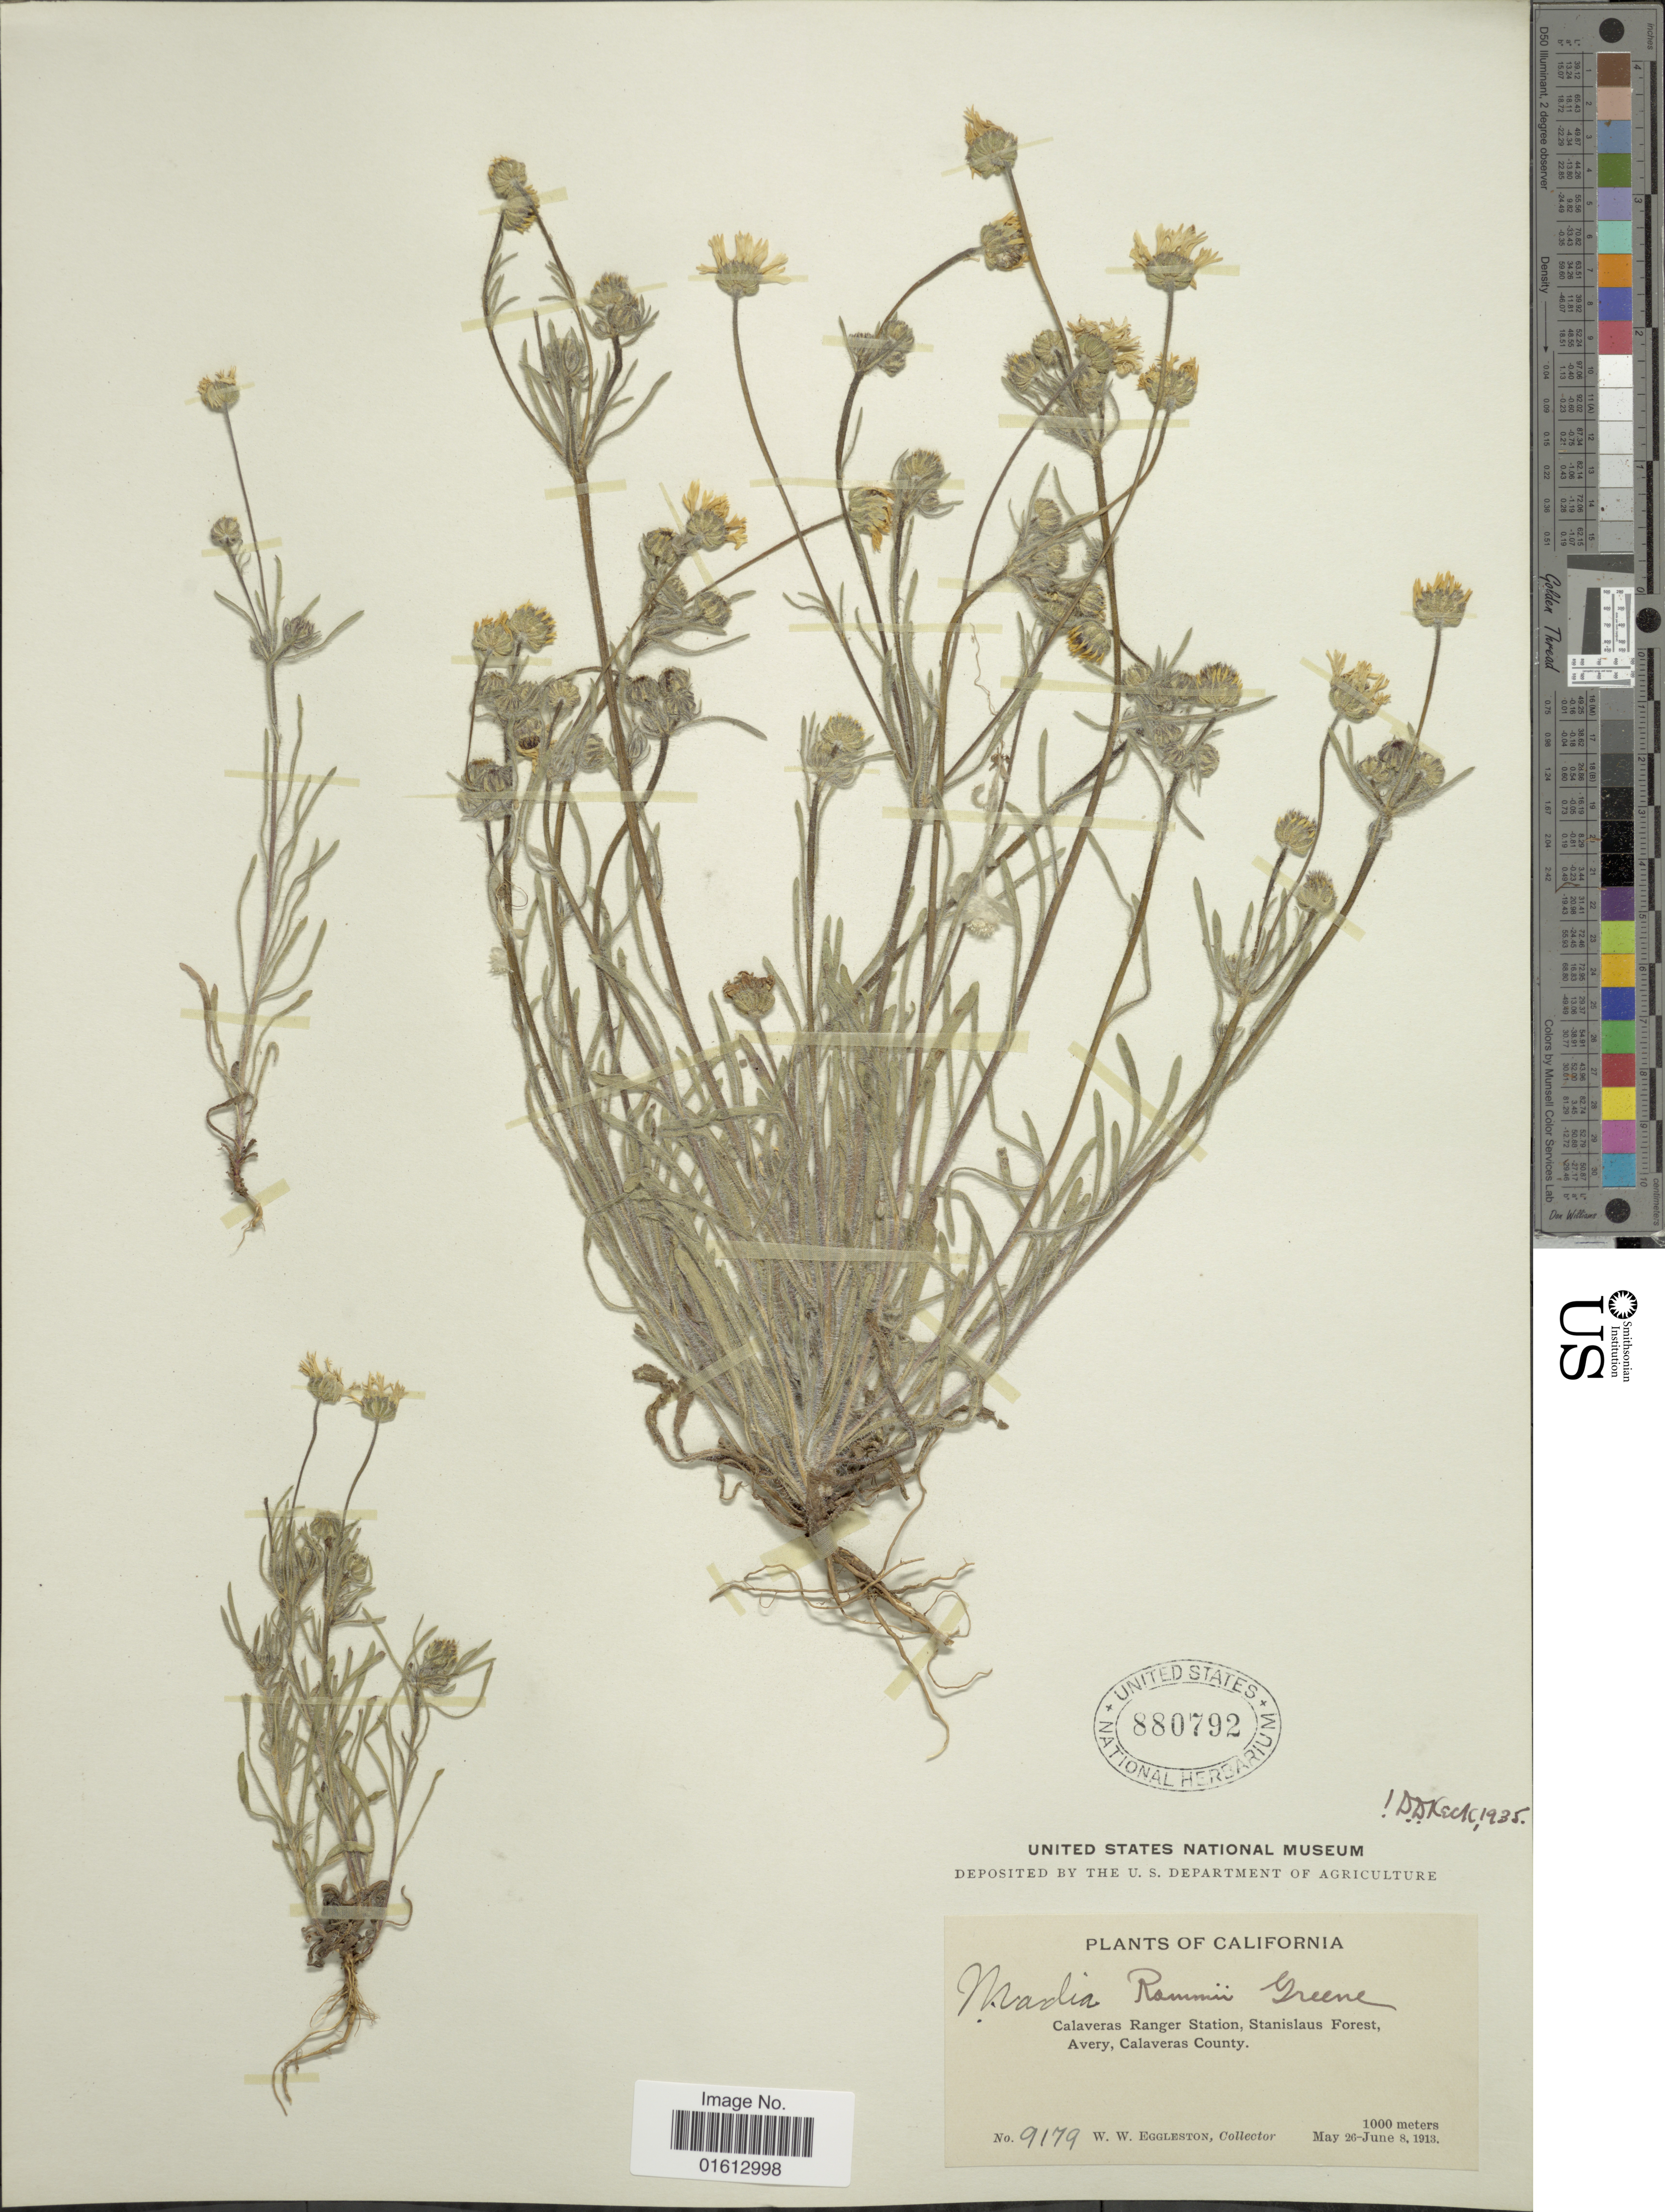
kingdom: Plantae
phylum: Tracheophyta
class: Magnoliopsida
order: Asterales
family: Asteraceae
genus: Madia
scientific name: Madia rammii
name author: Greene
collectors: W. W. Eggleston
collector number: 9179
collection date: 1913-05-26/1913-06-08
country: United States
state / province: California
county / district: Calaveras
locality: California, Calaveras Ranger Station, Stanislaus Forest, Avery, Calaveras County.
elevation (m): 1000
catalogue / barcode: US 880792